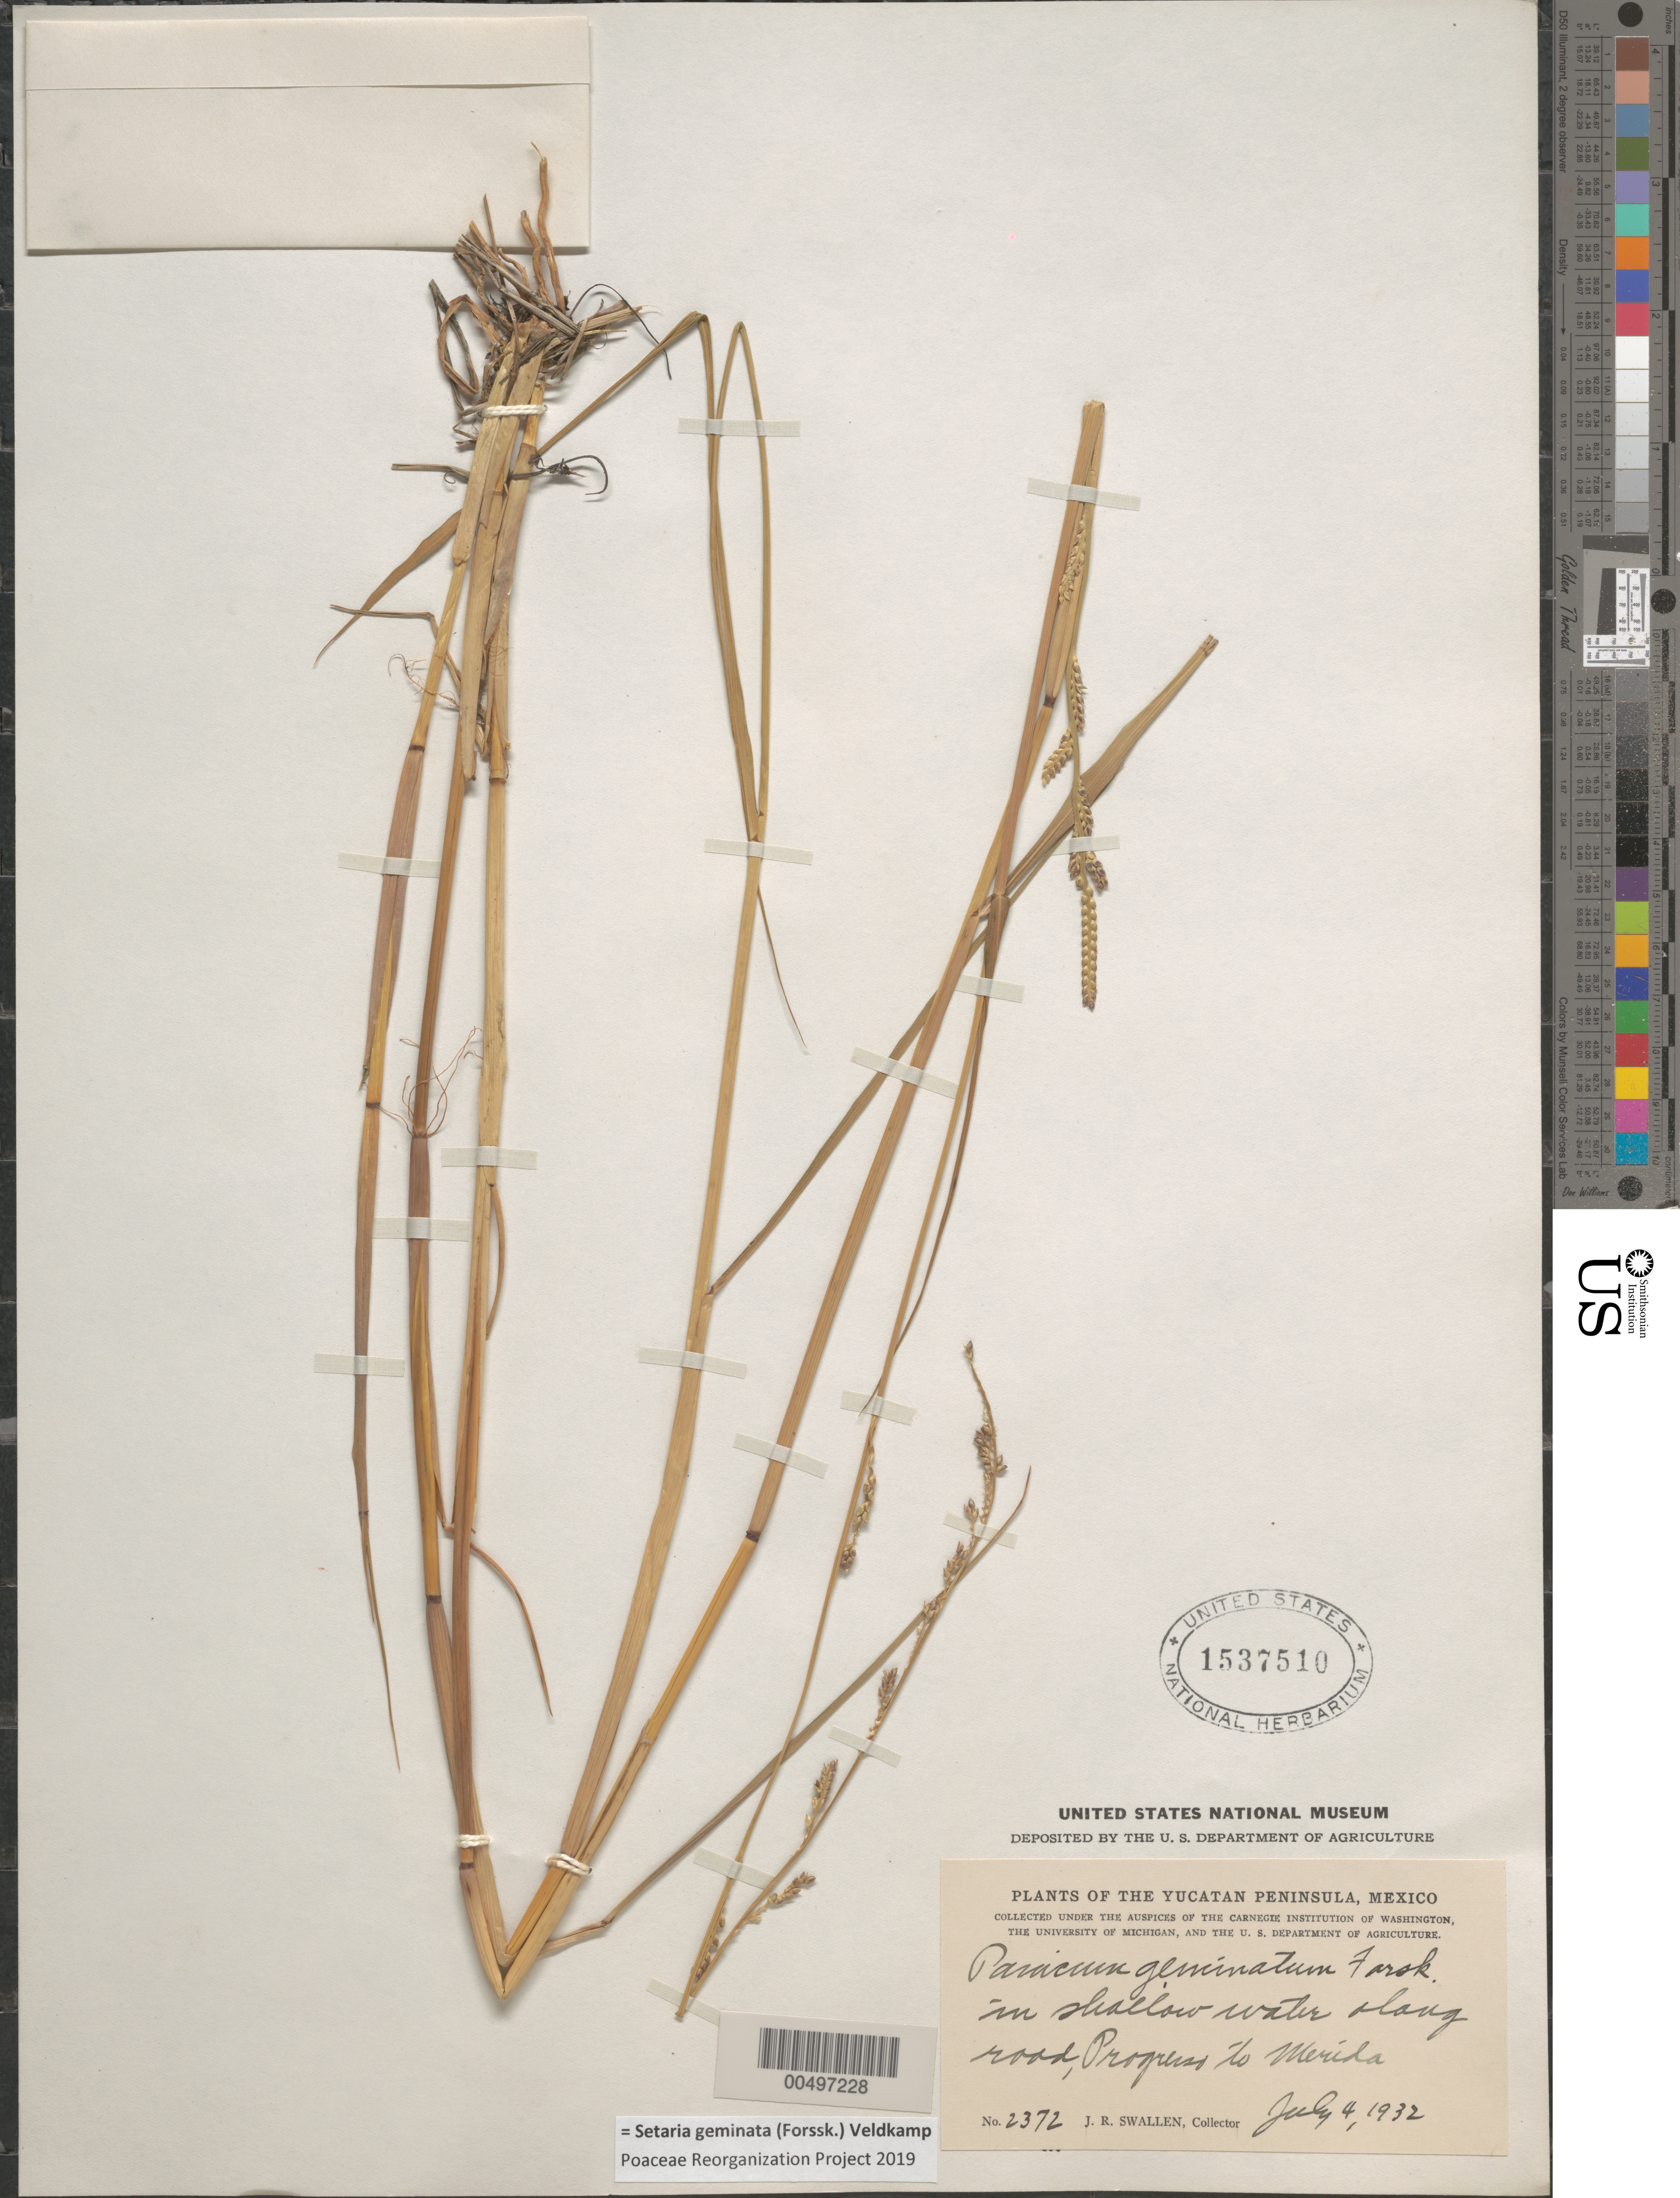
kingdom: Plantae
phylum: Tracheophyta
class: Liliopsida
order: Poales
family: Poaceae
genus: Setaria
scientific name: Setaria geminata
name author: (Forssk.) Veldkamp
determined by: Poaceae Reorganization Project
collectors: J. R. Swallen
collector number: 2372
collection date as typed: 4 Jul 1932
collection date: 1932-07-04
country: Mexico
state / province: Yucatan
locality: Yucatan Peninsula, Progresso to Merida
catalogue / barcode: US 1537510